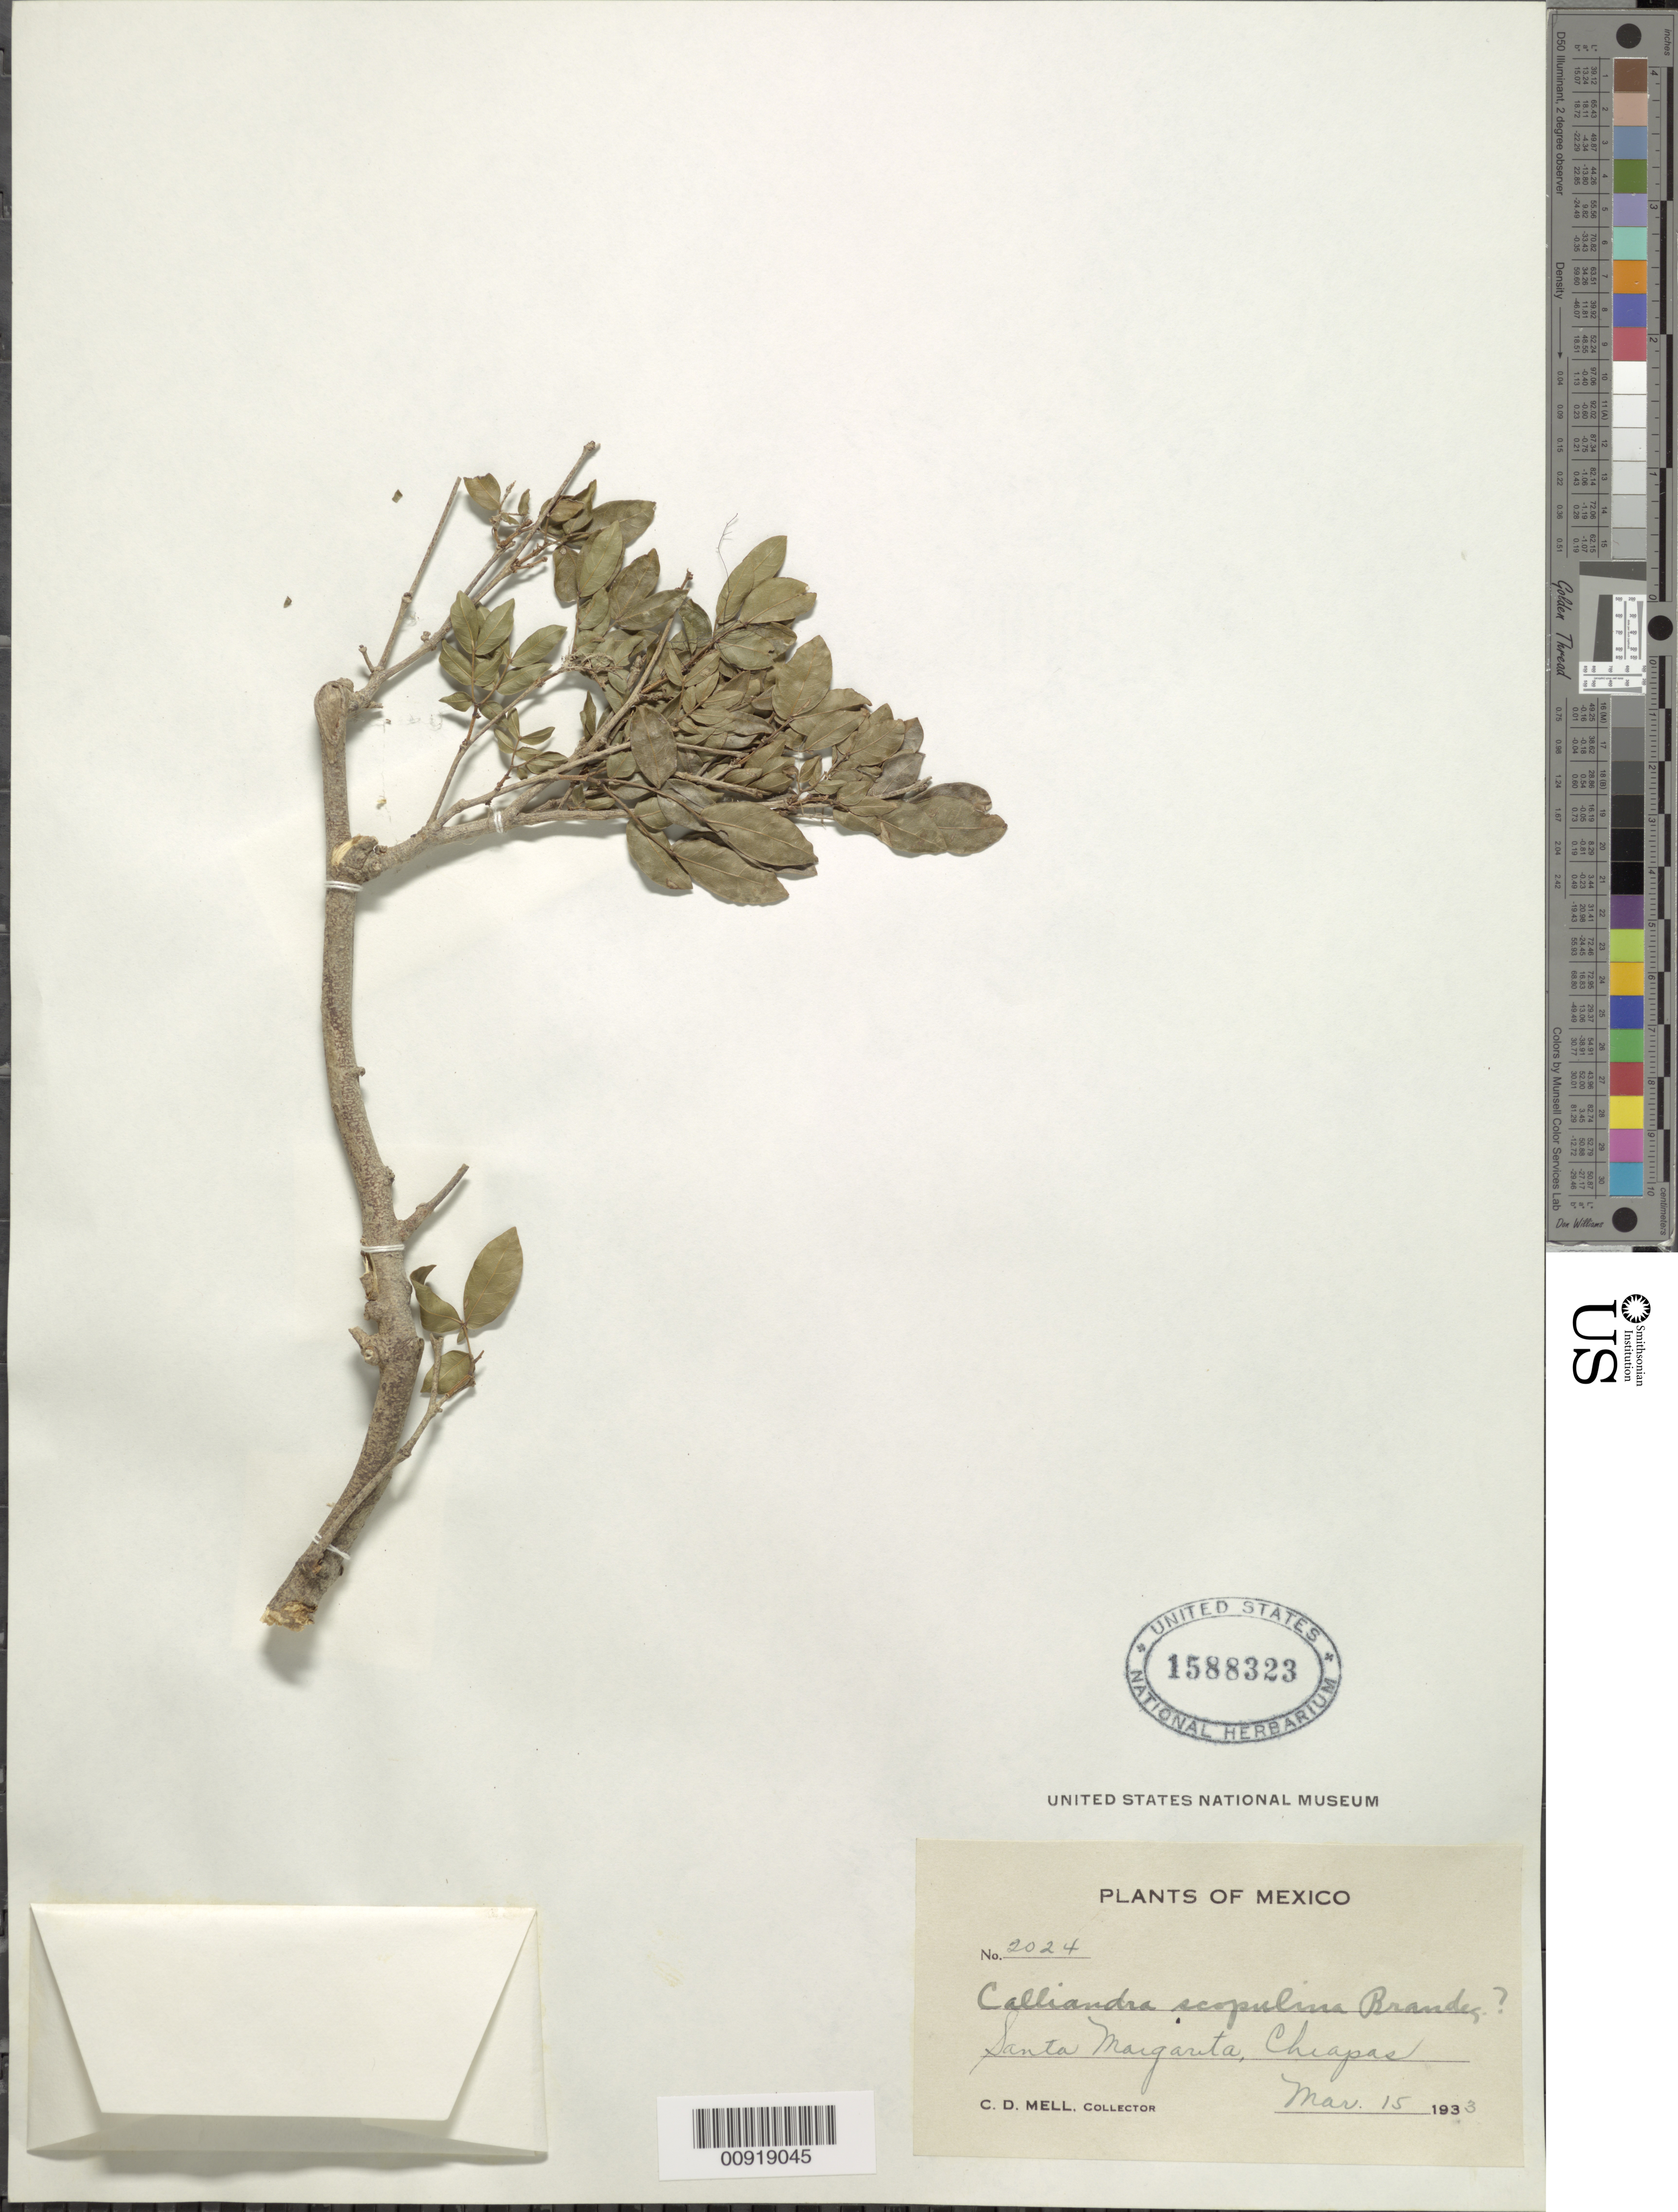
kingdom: Plantae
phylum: Tracheophyta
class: Magnoliopsida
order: Fabales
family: Fabaceae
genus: Calliandra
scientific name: Calliandra scopulina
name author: Brandegee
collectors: C. D. Mell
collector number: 2024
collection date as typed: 15 Mar 1933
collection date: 1933-03-15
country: Mexico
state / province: Chiapas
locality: Santa Margarita, Chiapas.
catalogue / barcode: US 1588323